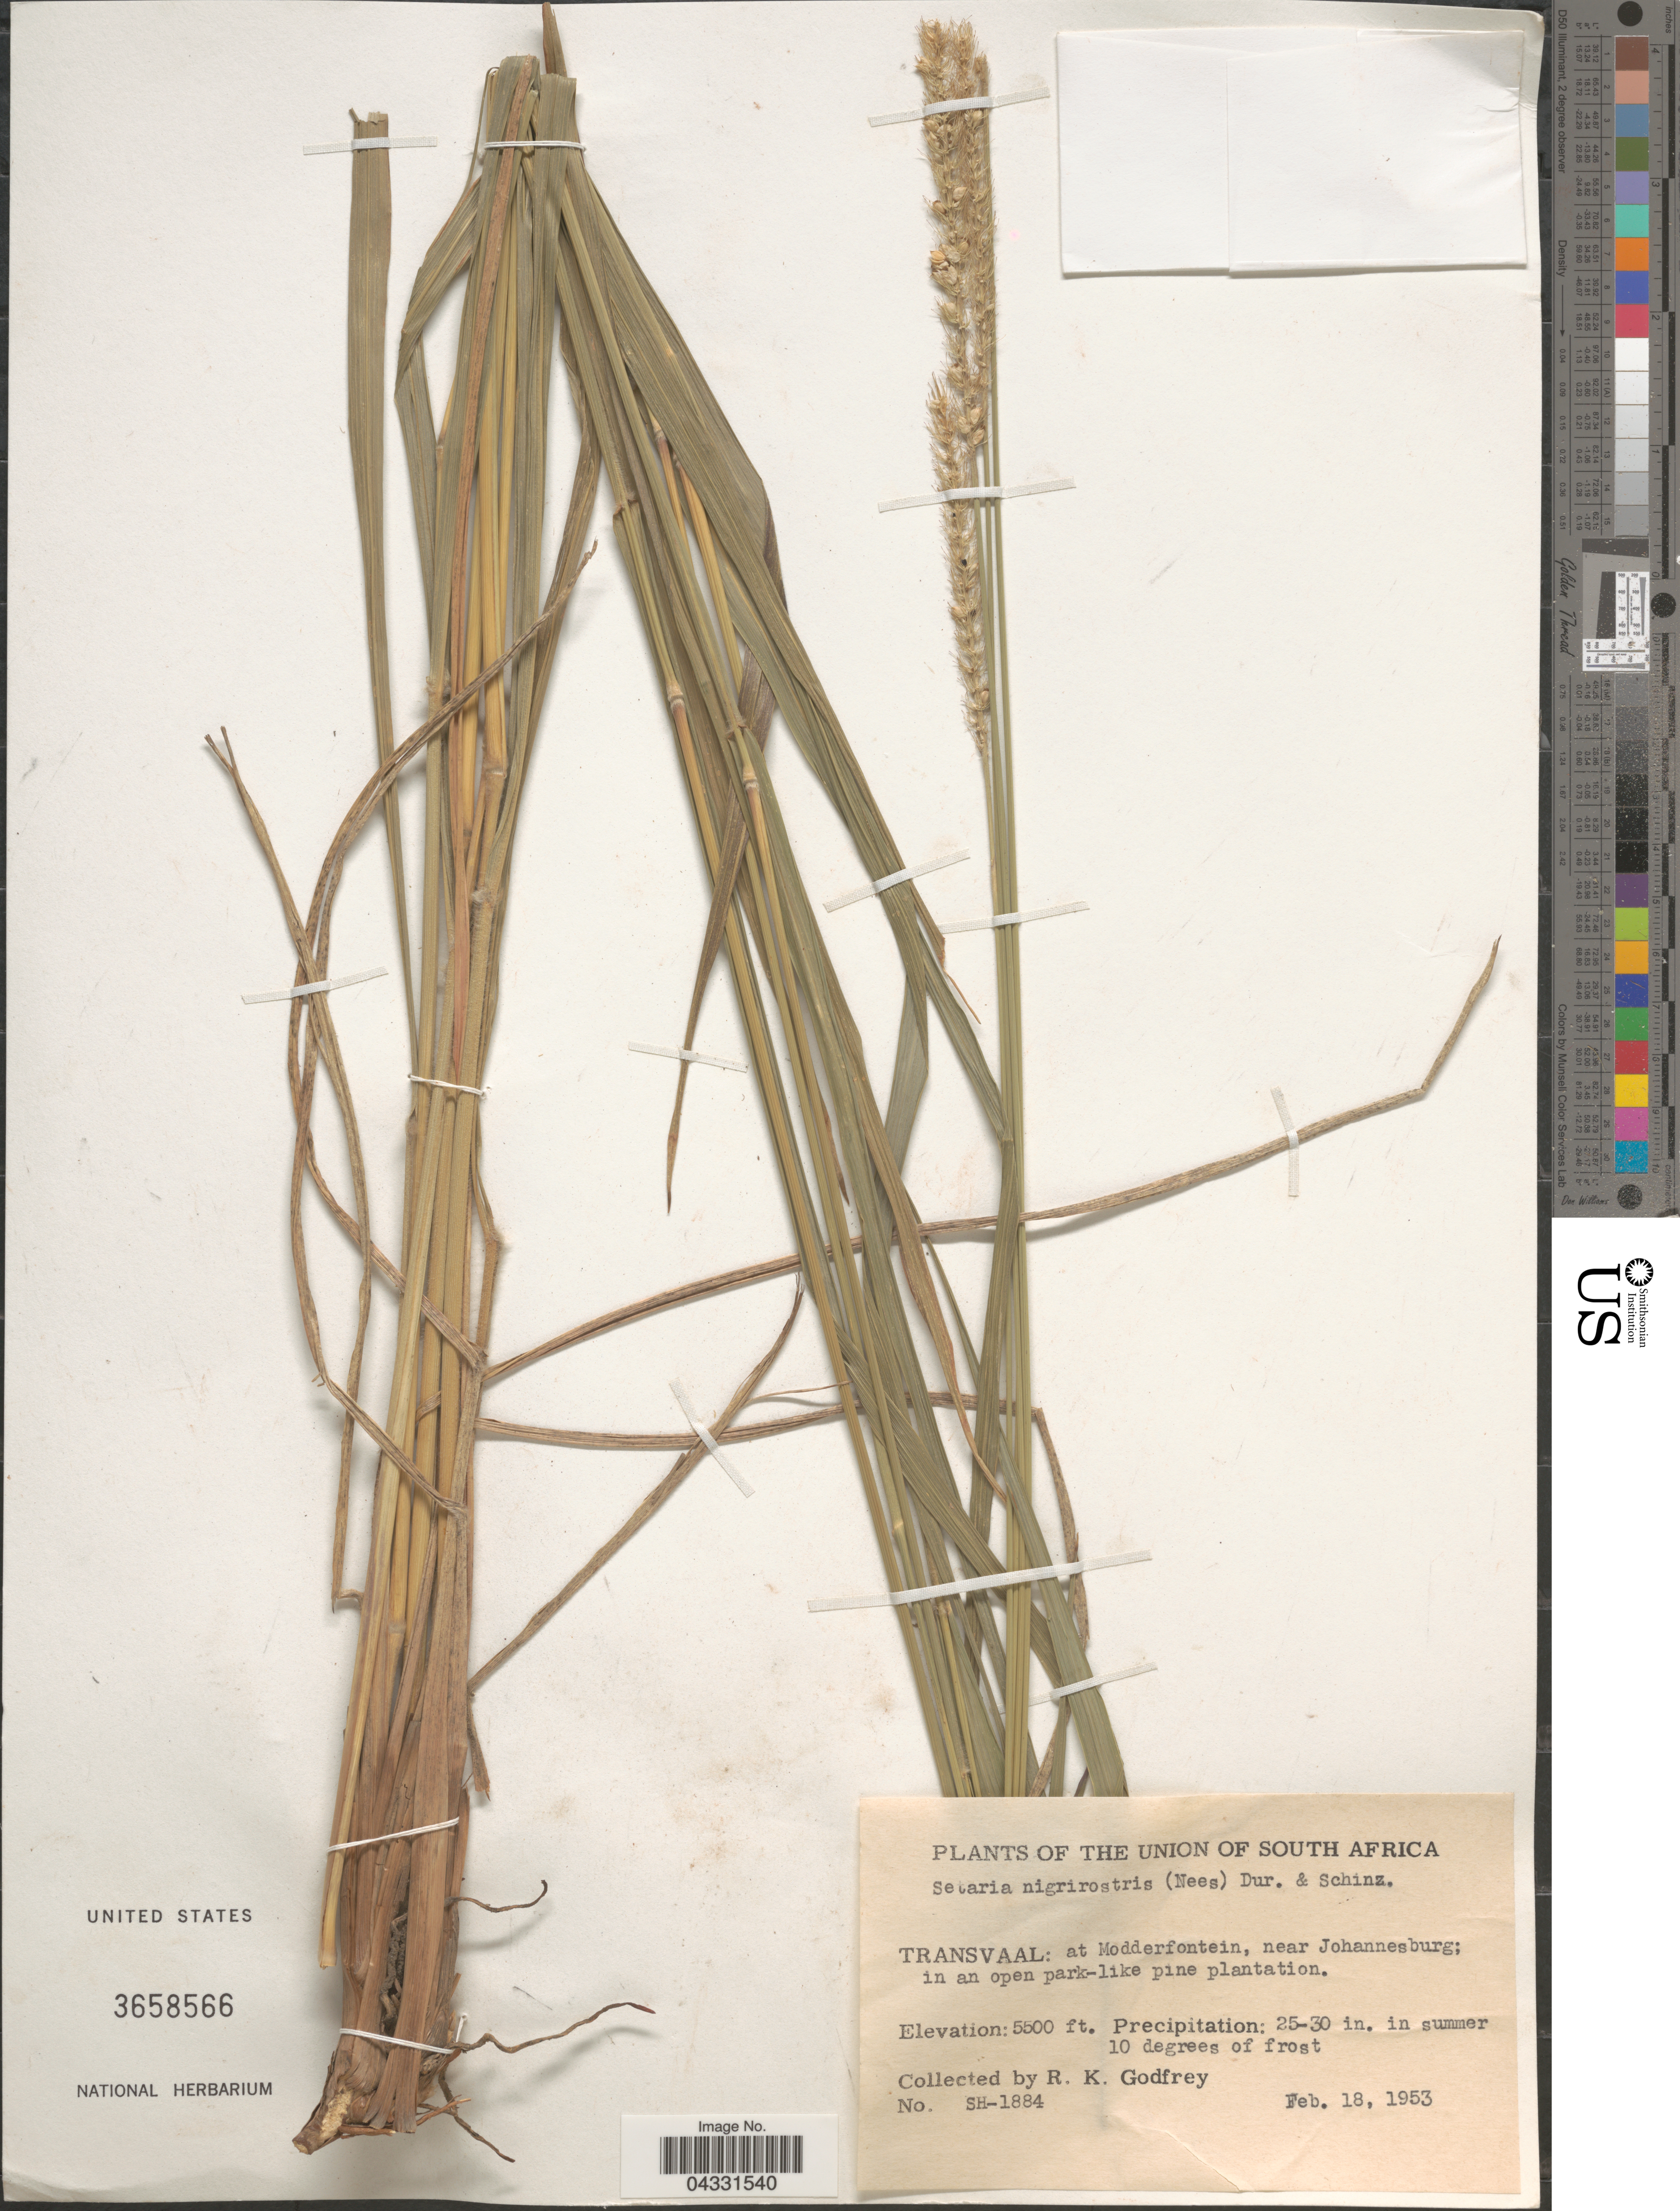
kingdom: Plantae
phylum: Tracheophyta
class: Liliopsida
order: Poales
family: Poaceae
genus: Setaria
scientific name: Setaria nigrirostris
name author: (Nees) Durand & Schinz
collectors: R. K. Godfrey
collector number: SH-1884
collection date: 1953-02-18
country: South Africa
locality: Union of South Africa. Transvaal: at Modderfontein, near Johannesburg; in an open park-like pine plantation.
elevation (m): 1676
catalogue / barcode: US 3658566